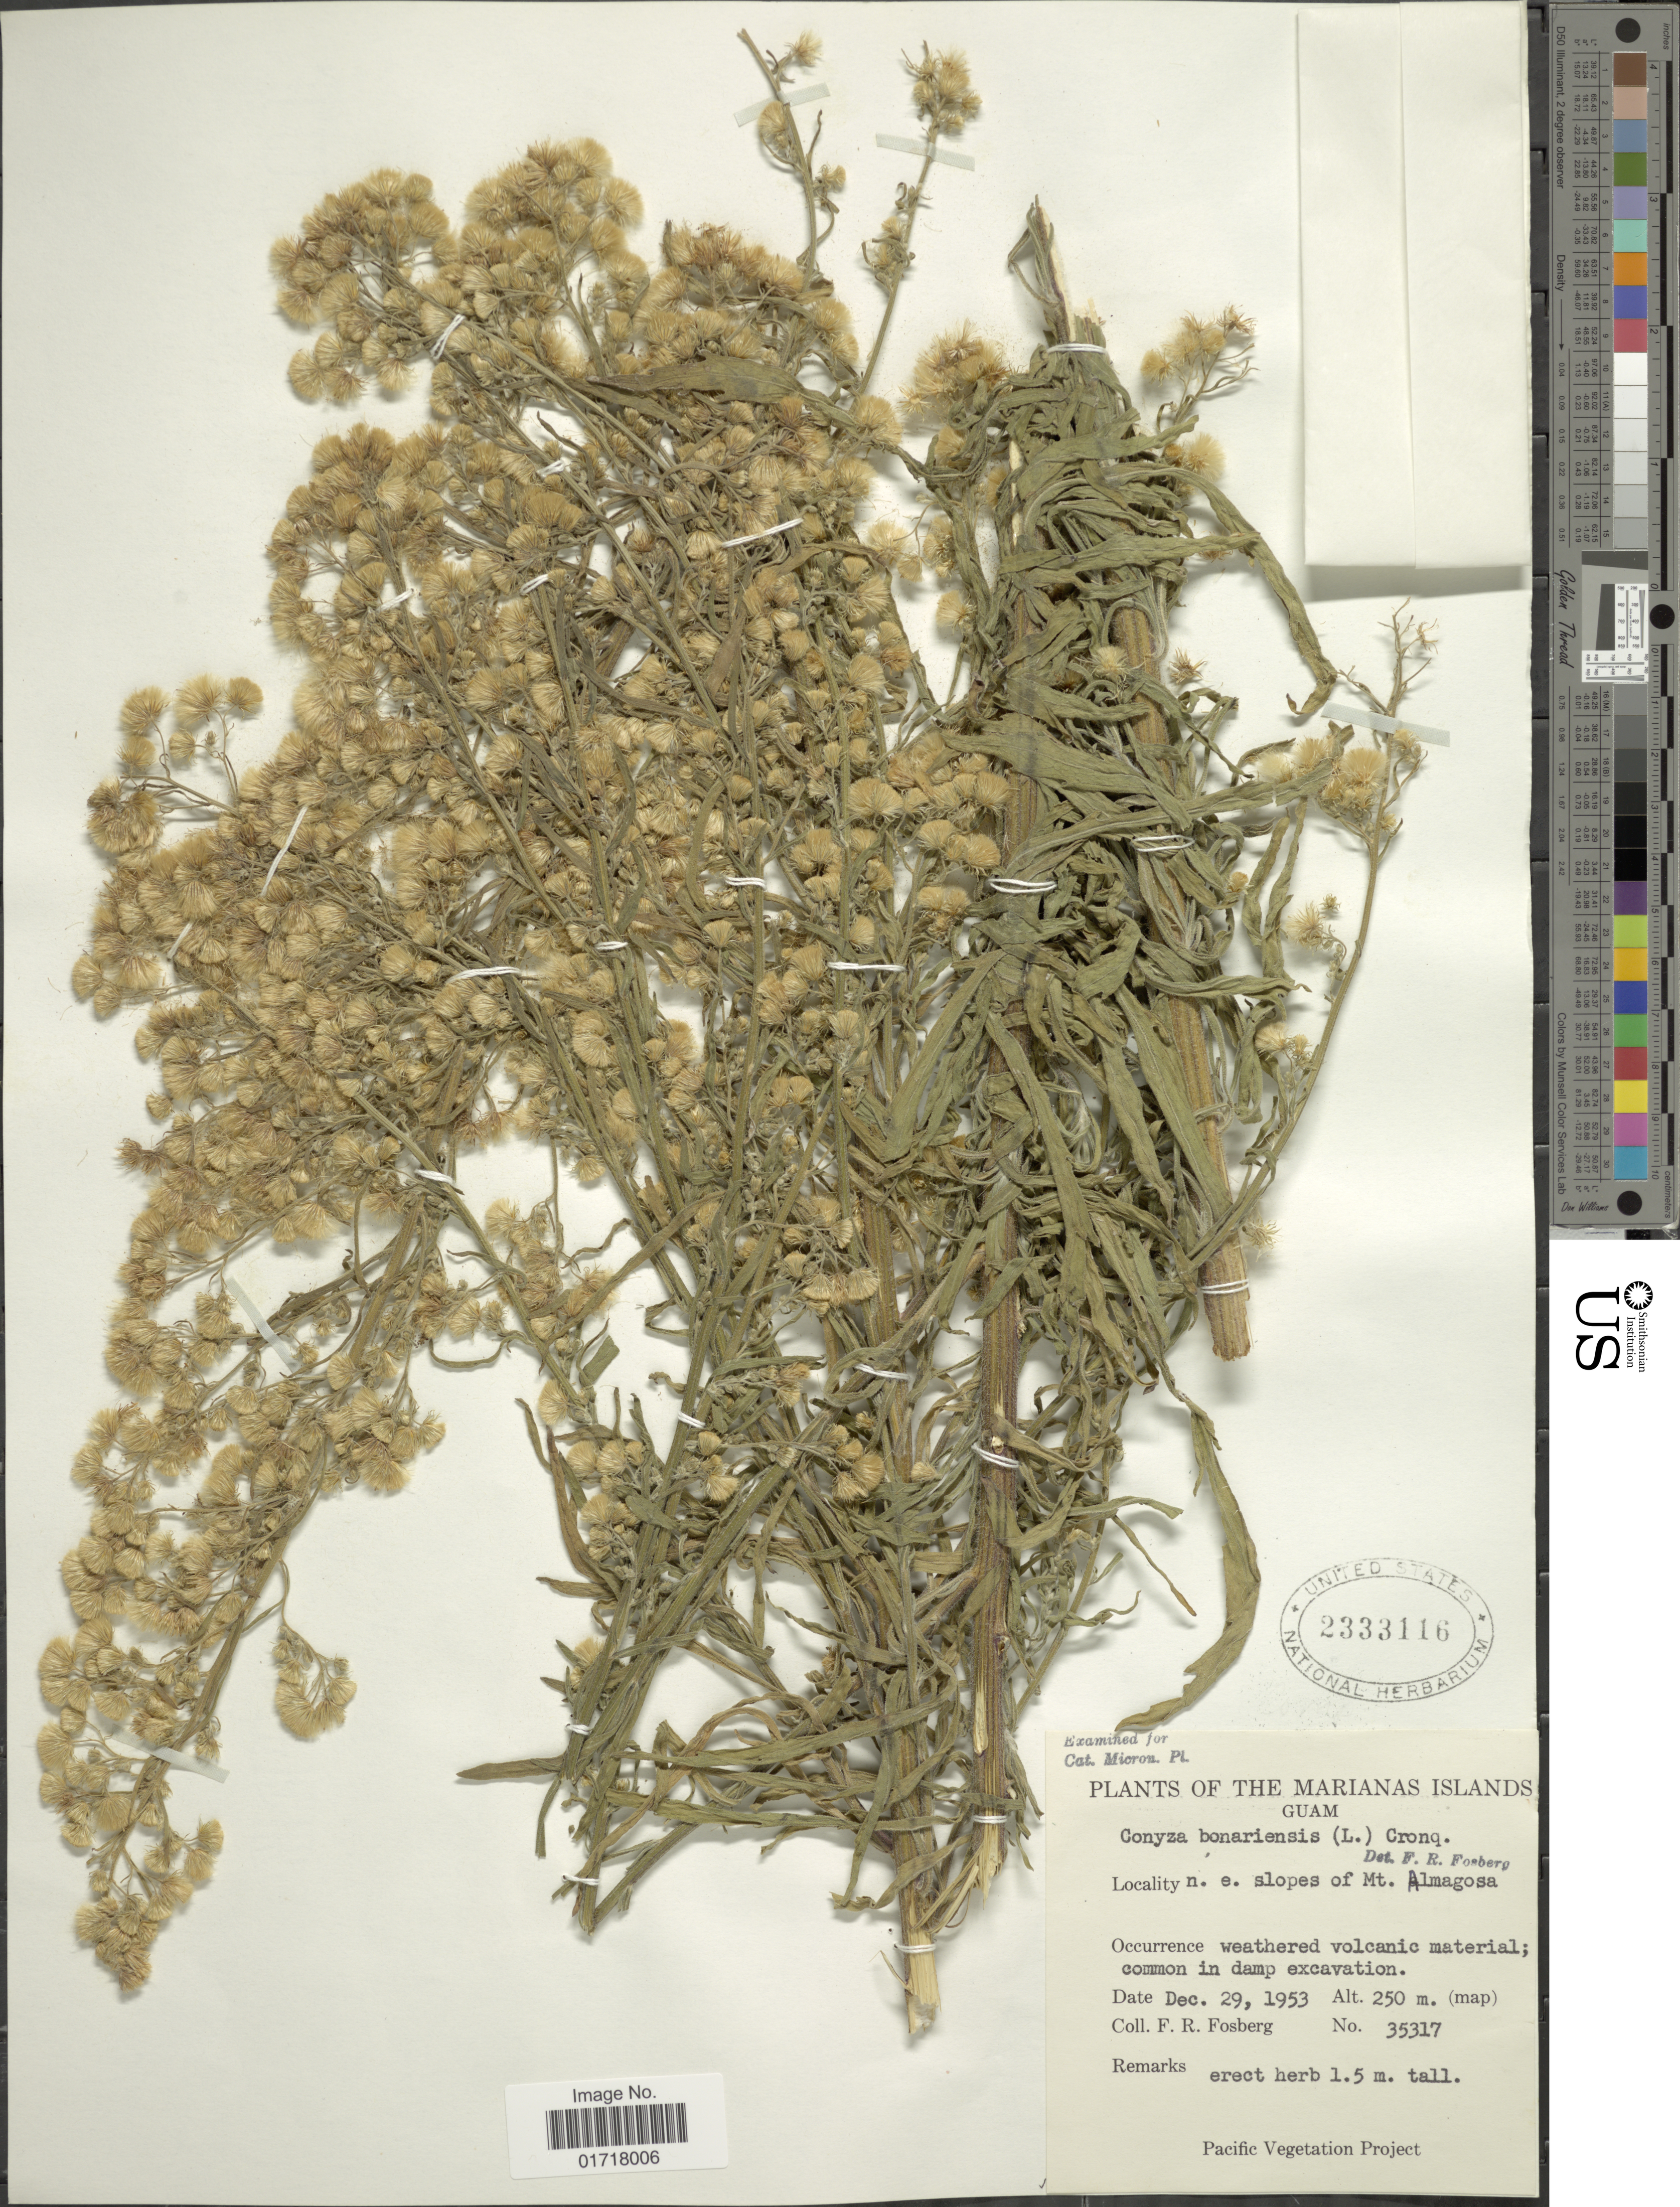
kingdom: Plantae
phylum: Tracheophyta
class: Magnoliopsida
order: Asterales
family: Asteraceae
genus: Erigeron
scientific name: Erigeron bonariensis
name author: L.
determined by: Wagner, W. L., (BOT), Smithsonian Institution - National Museum of Natural History (UNITED STATES)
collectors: F. R. Fosberg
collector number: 35317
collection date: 1953-12-29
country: Guam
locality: The Marianas Islands, Giam, n. e. of slopes of Mt. Almagosa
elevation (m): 250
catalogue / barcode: US 2333116